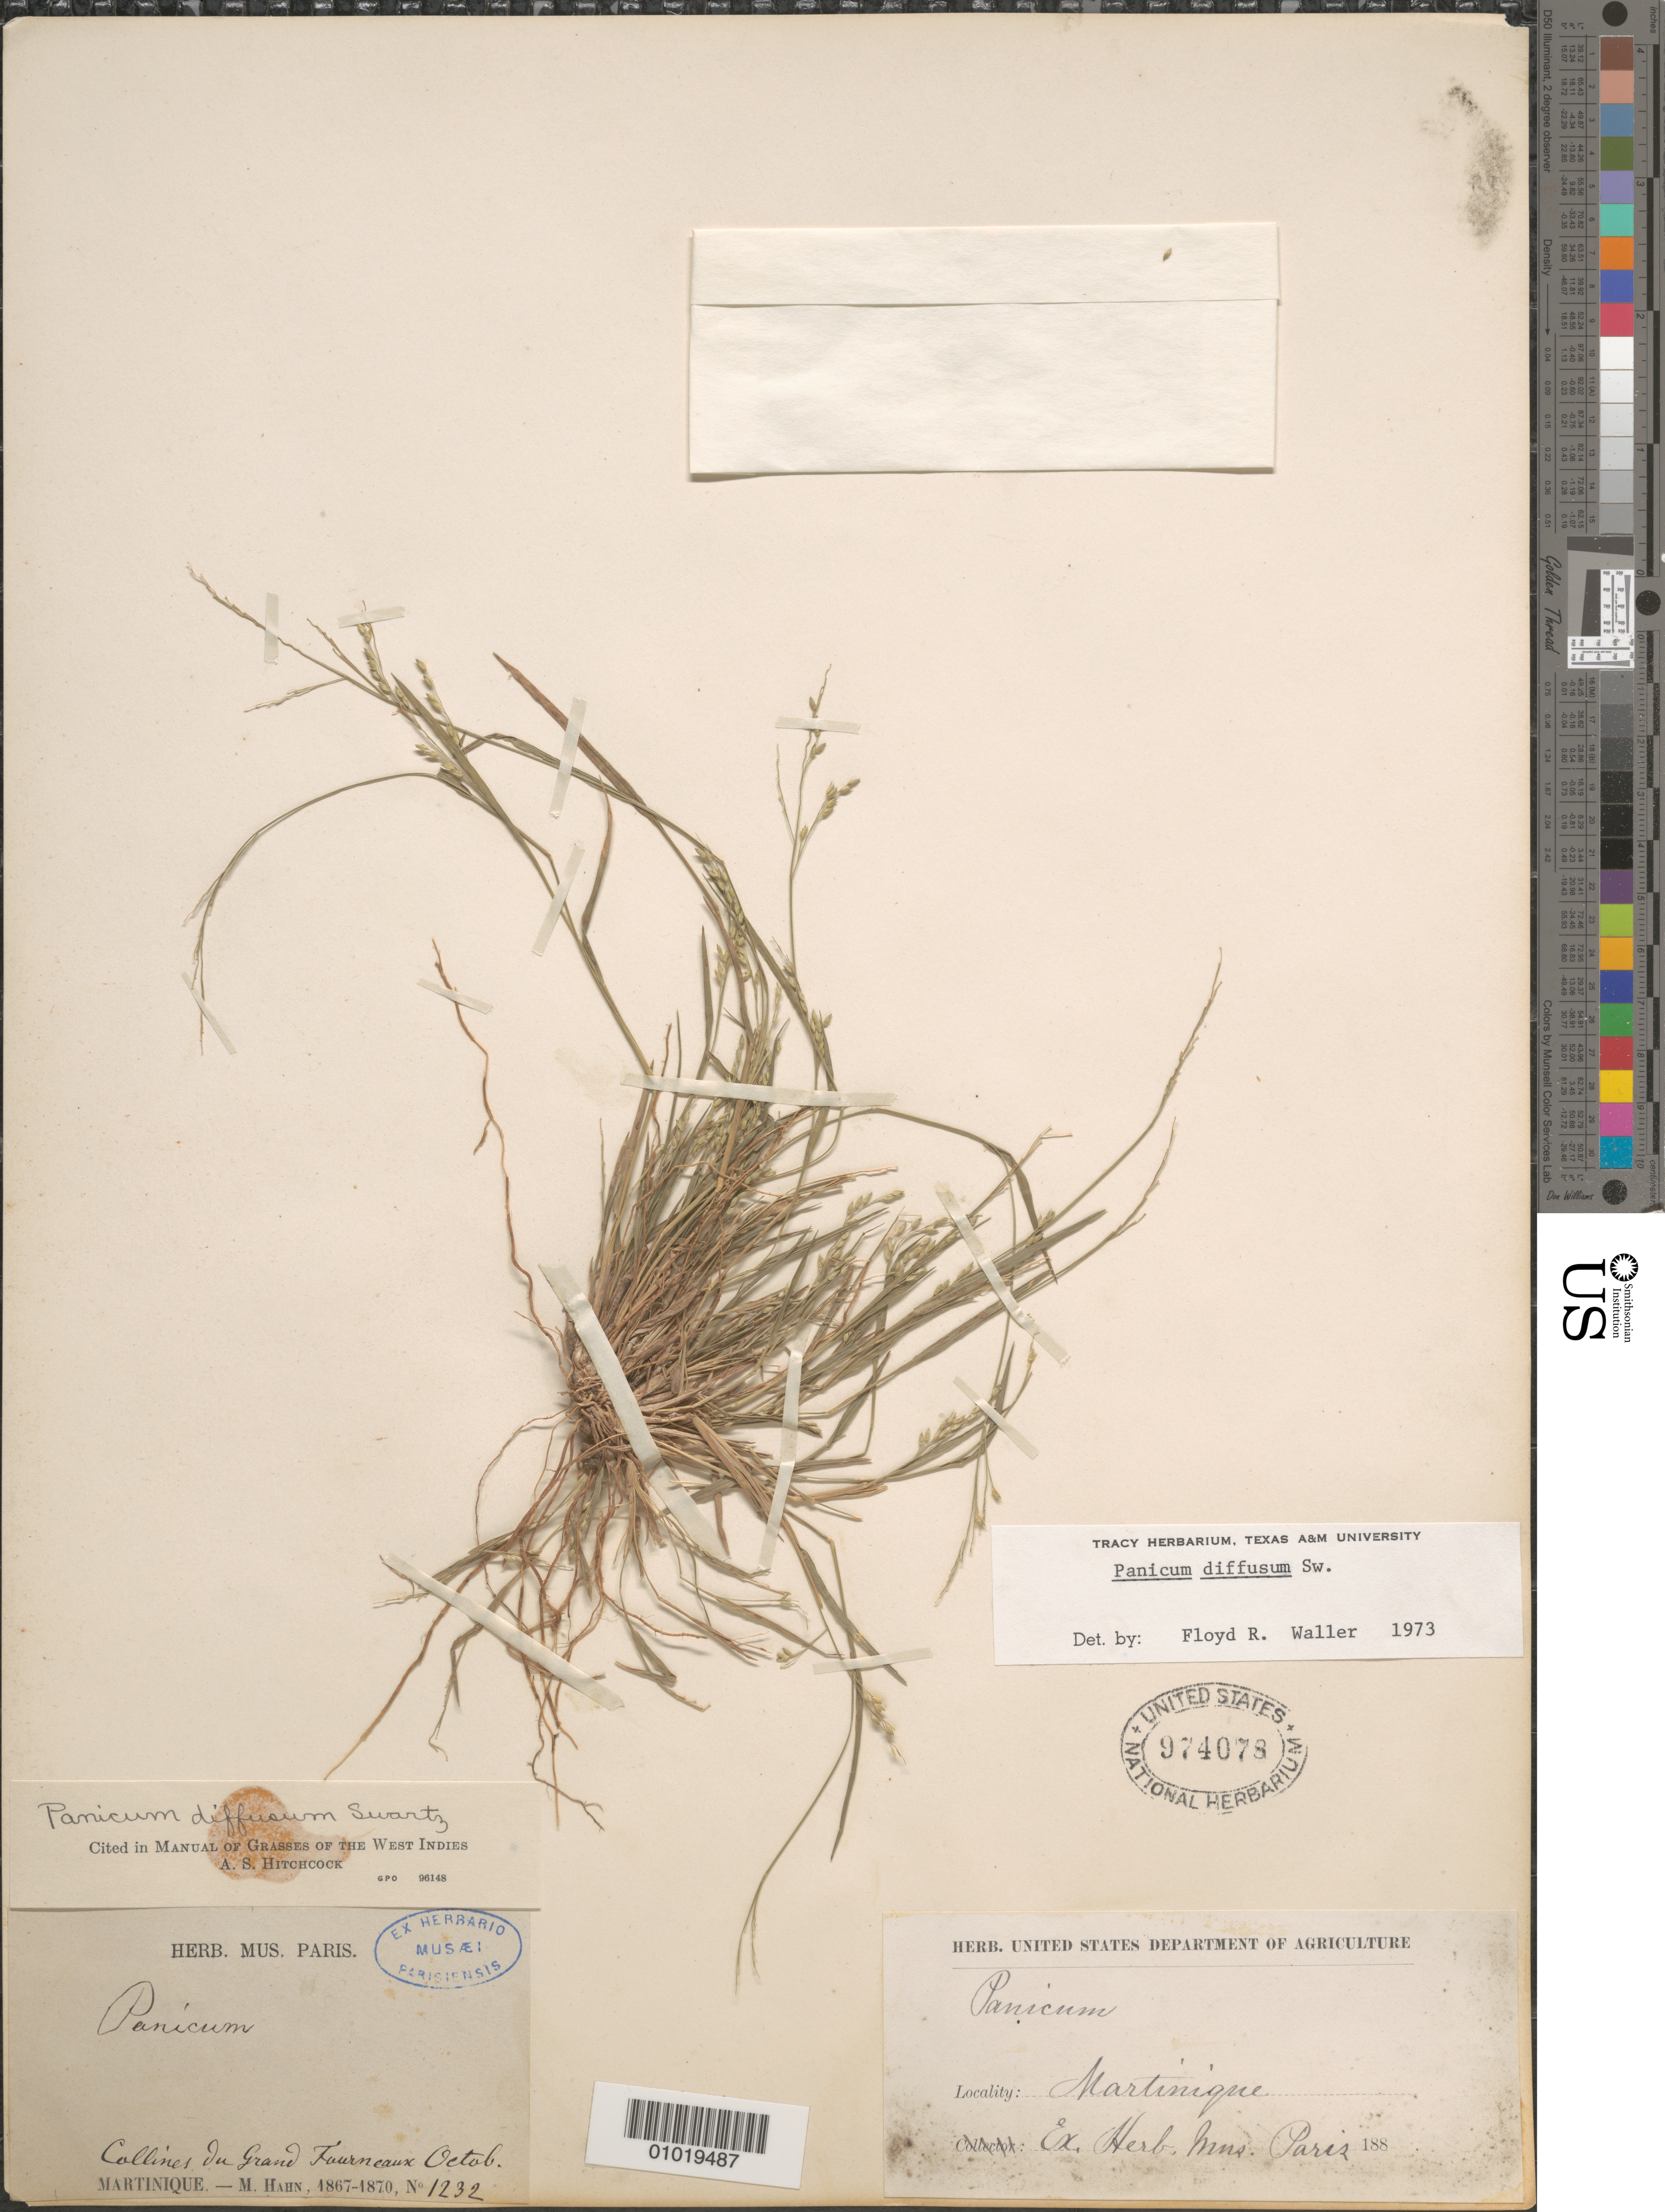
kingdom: Plantae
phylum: Tracheophyta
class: Liliopsida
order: Poales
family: Poaceae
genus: Panicum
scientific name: Panicum diffusum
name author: Sw.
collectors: -- Hahn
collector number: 1232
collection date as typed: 1867 to -- --- 1870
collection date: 1867/1870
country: Martinique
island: Martinique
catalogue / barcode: US 974078